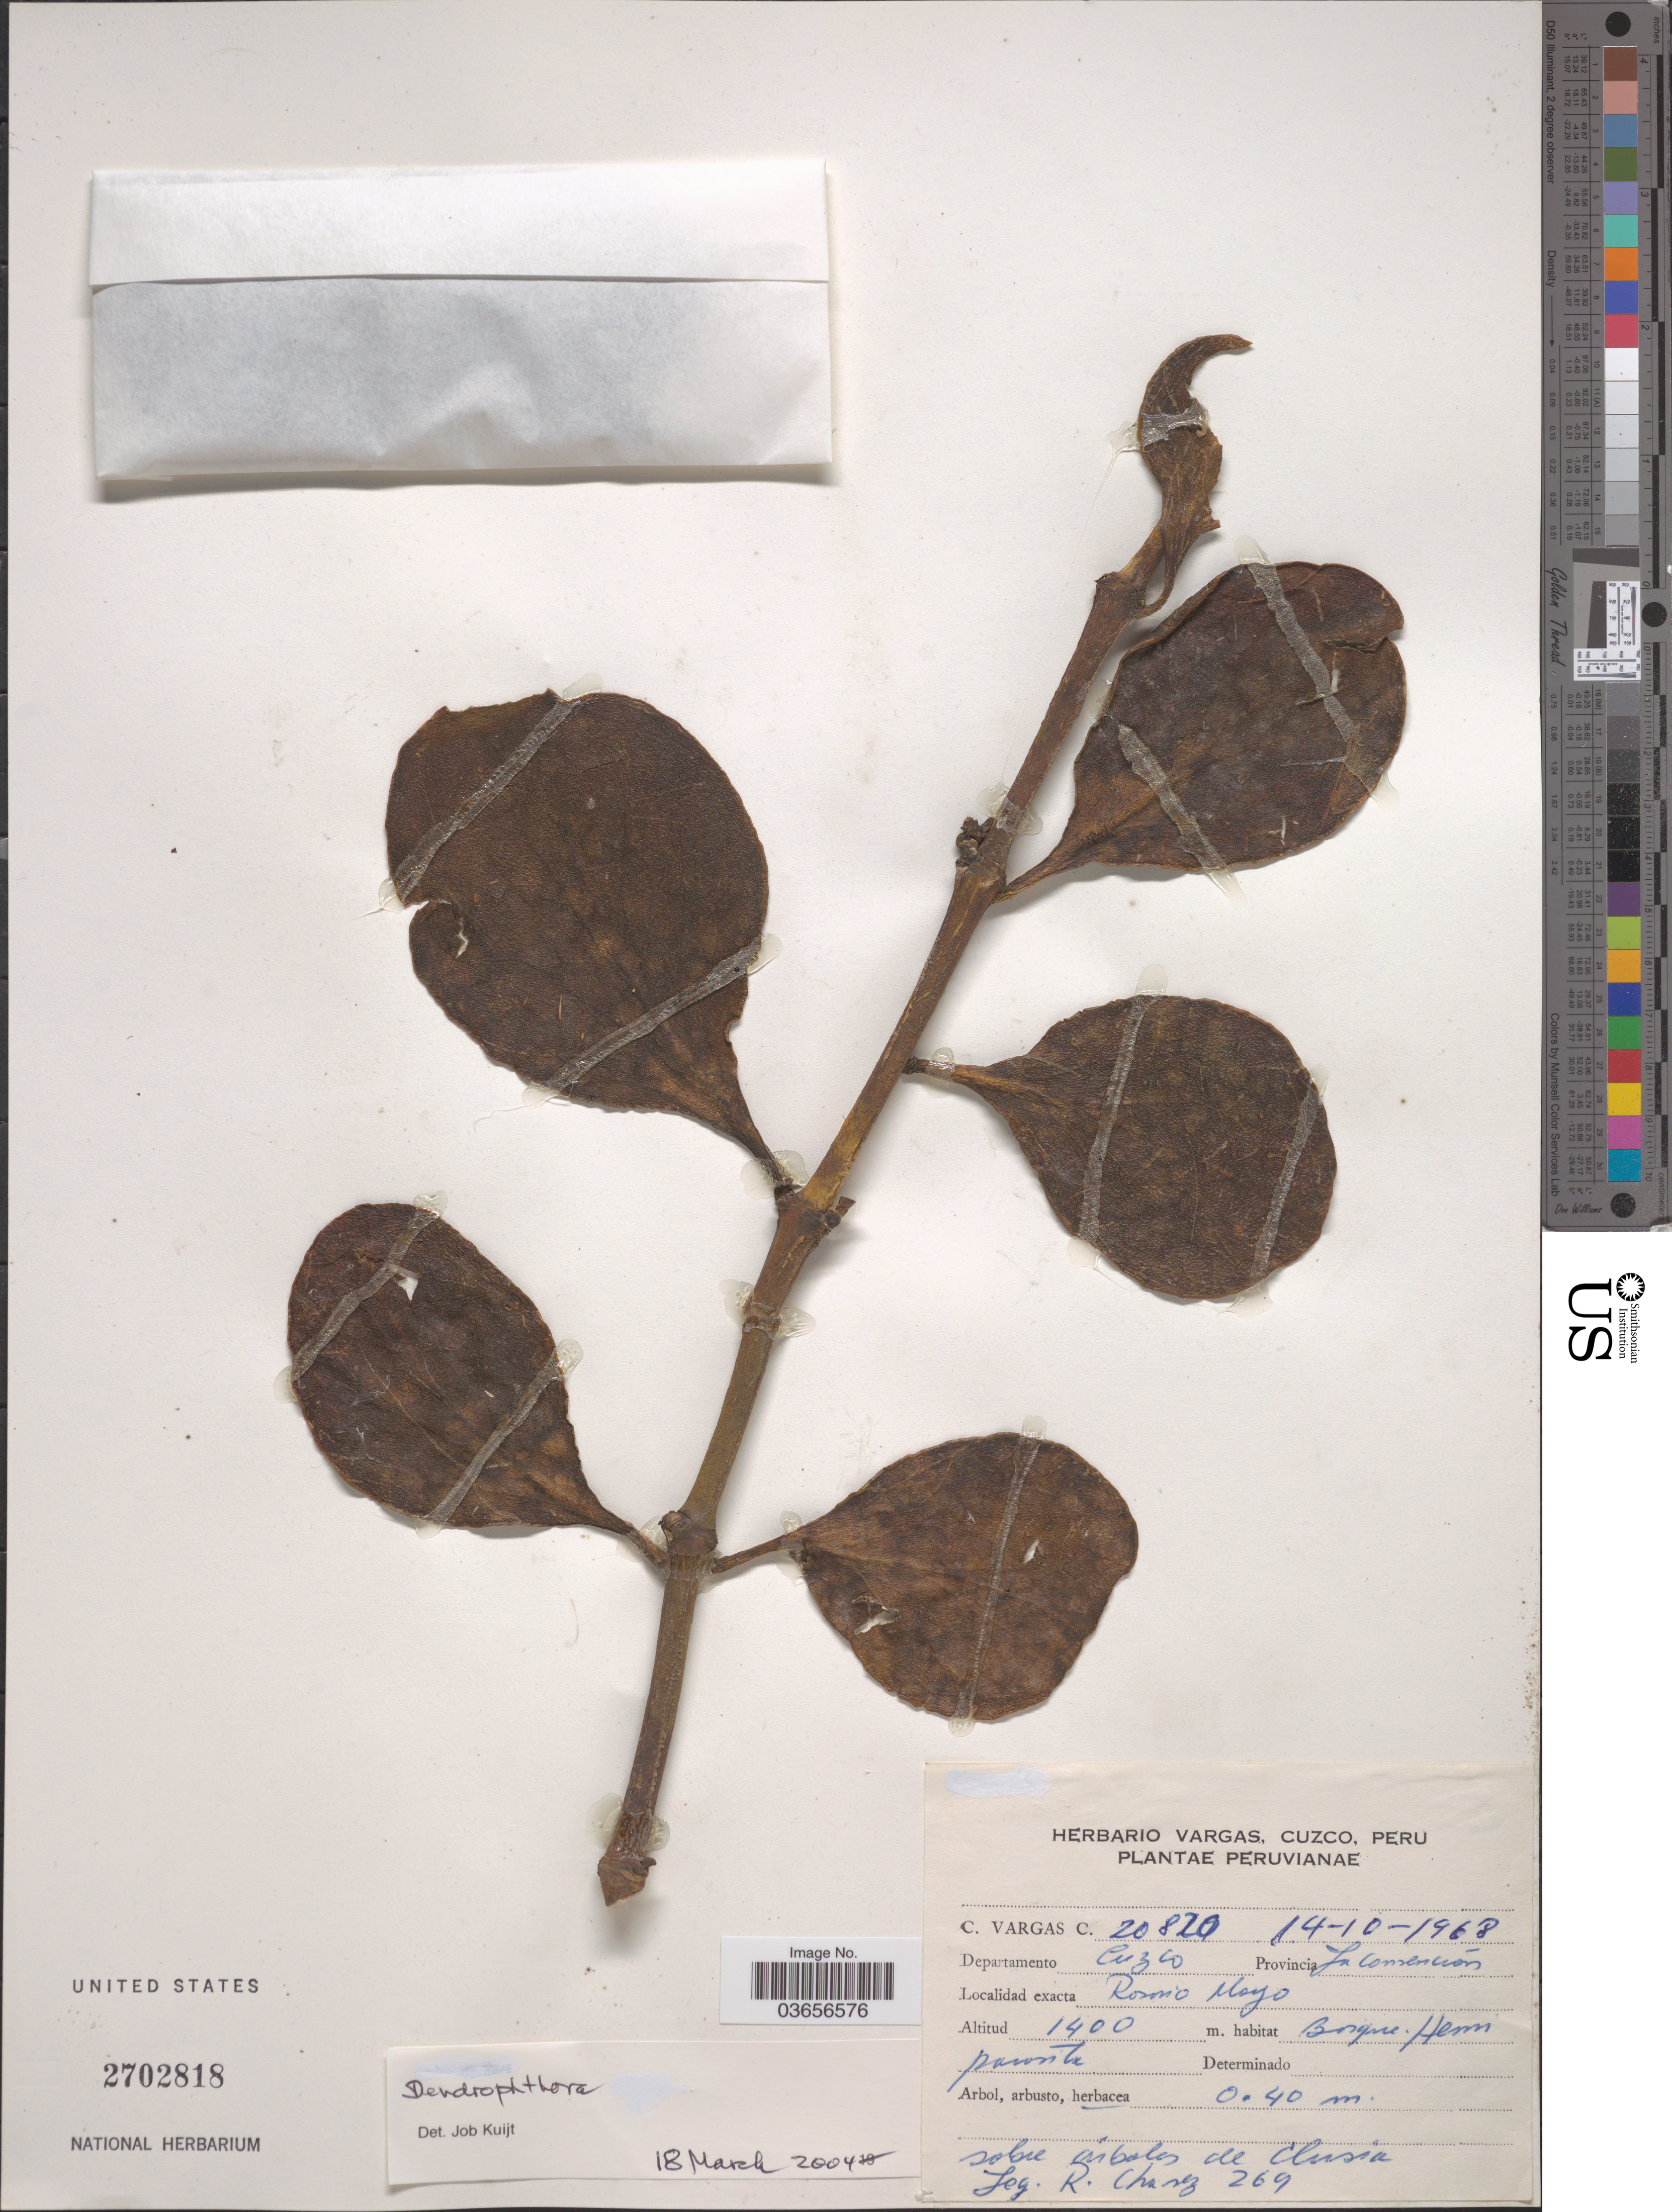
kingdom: Plantae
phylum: Tracheophyta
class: Magnoliopsida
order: Santalales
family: Viscaceae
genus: Dendrophthora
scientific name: Dendrophthora sp.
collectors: C. Vargas Calderón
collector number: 20820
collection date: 1968-10-14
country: Peru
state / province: Cusco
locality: Departamento Cuzco, Provincia La Concención. Rosario Mayo.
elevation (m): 1400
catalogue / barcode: US 2702818